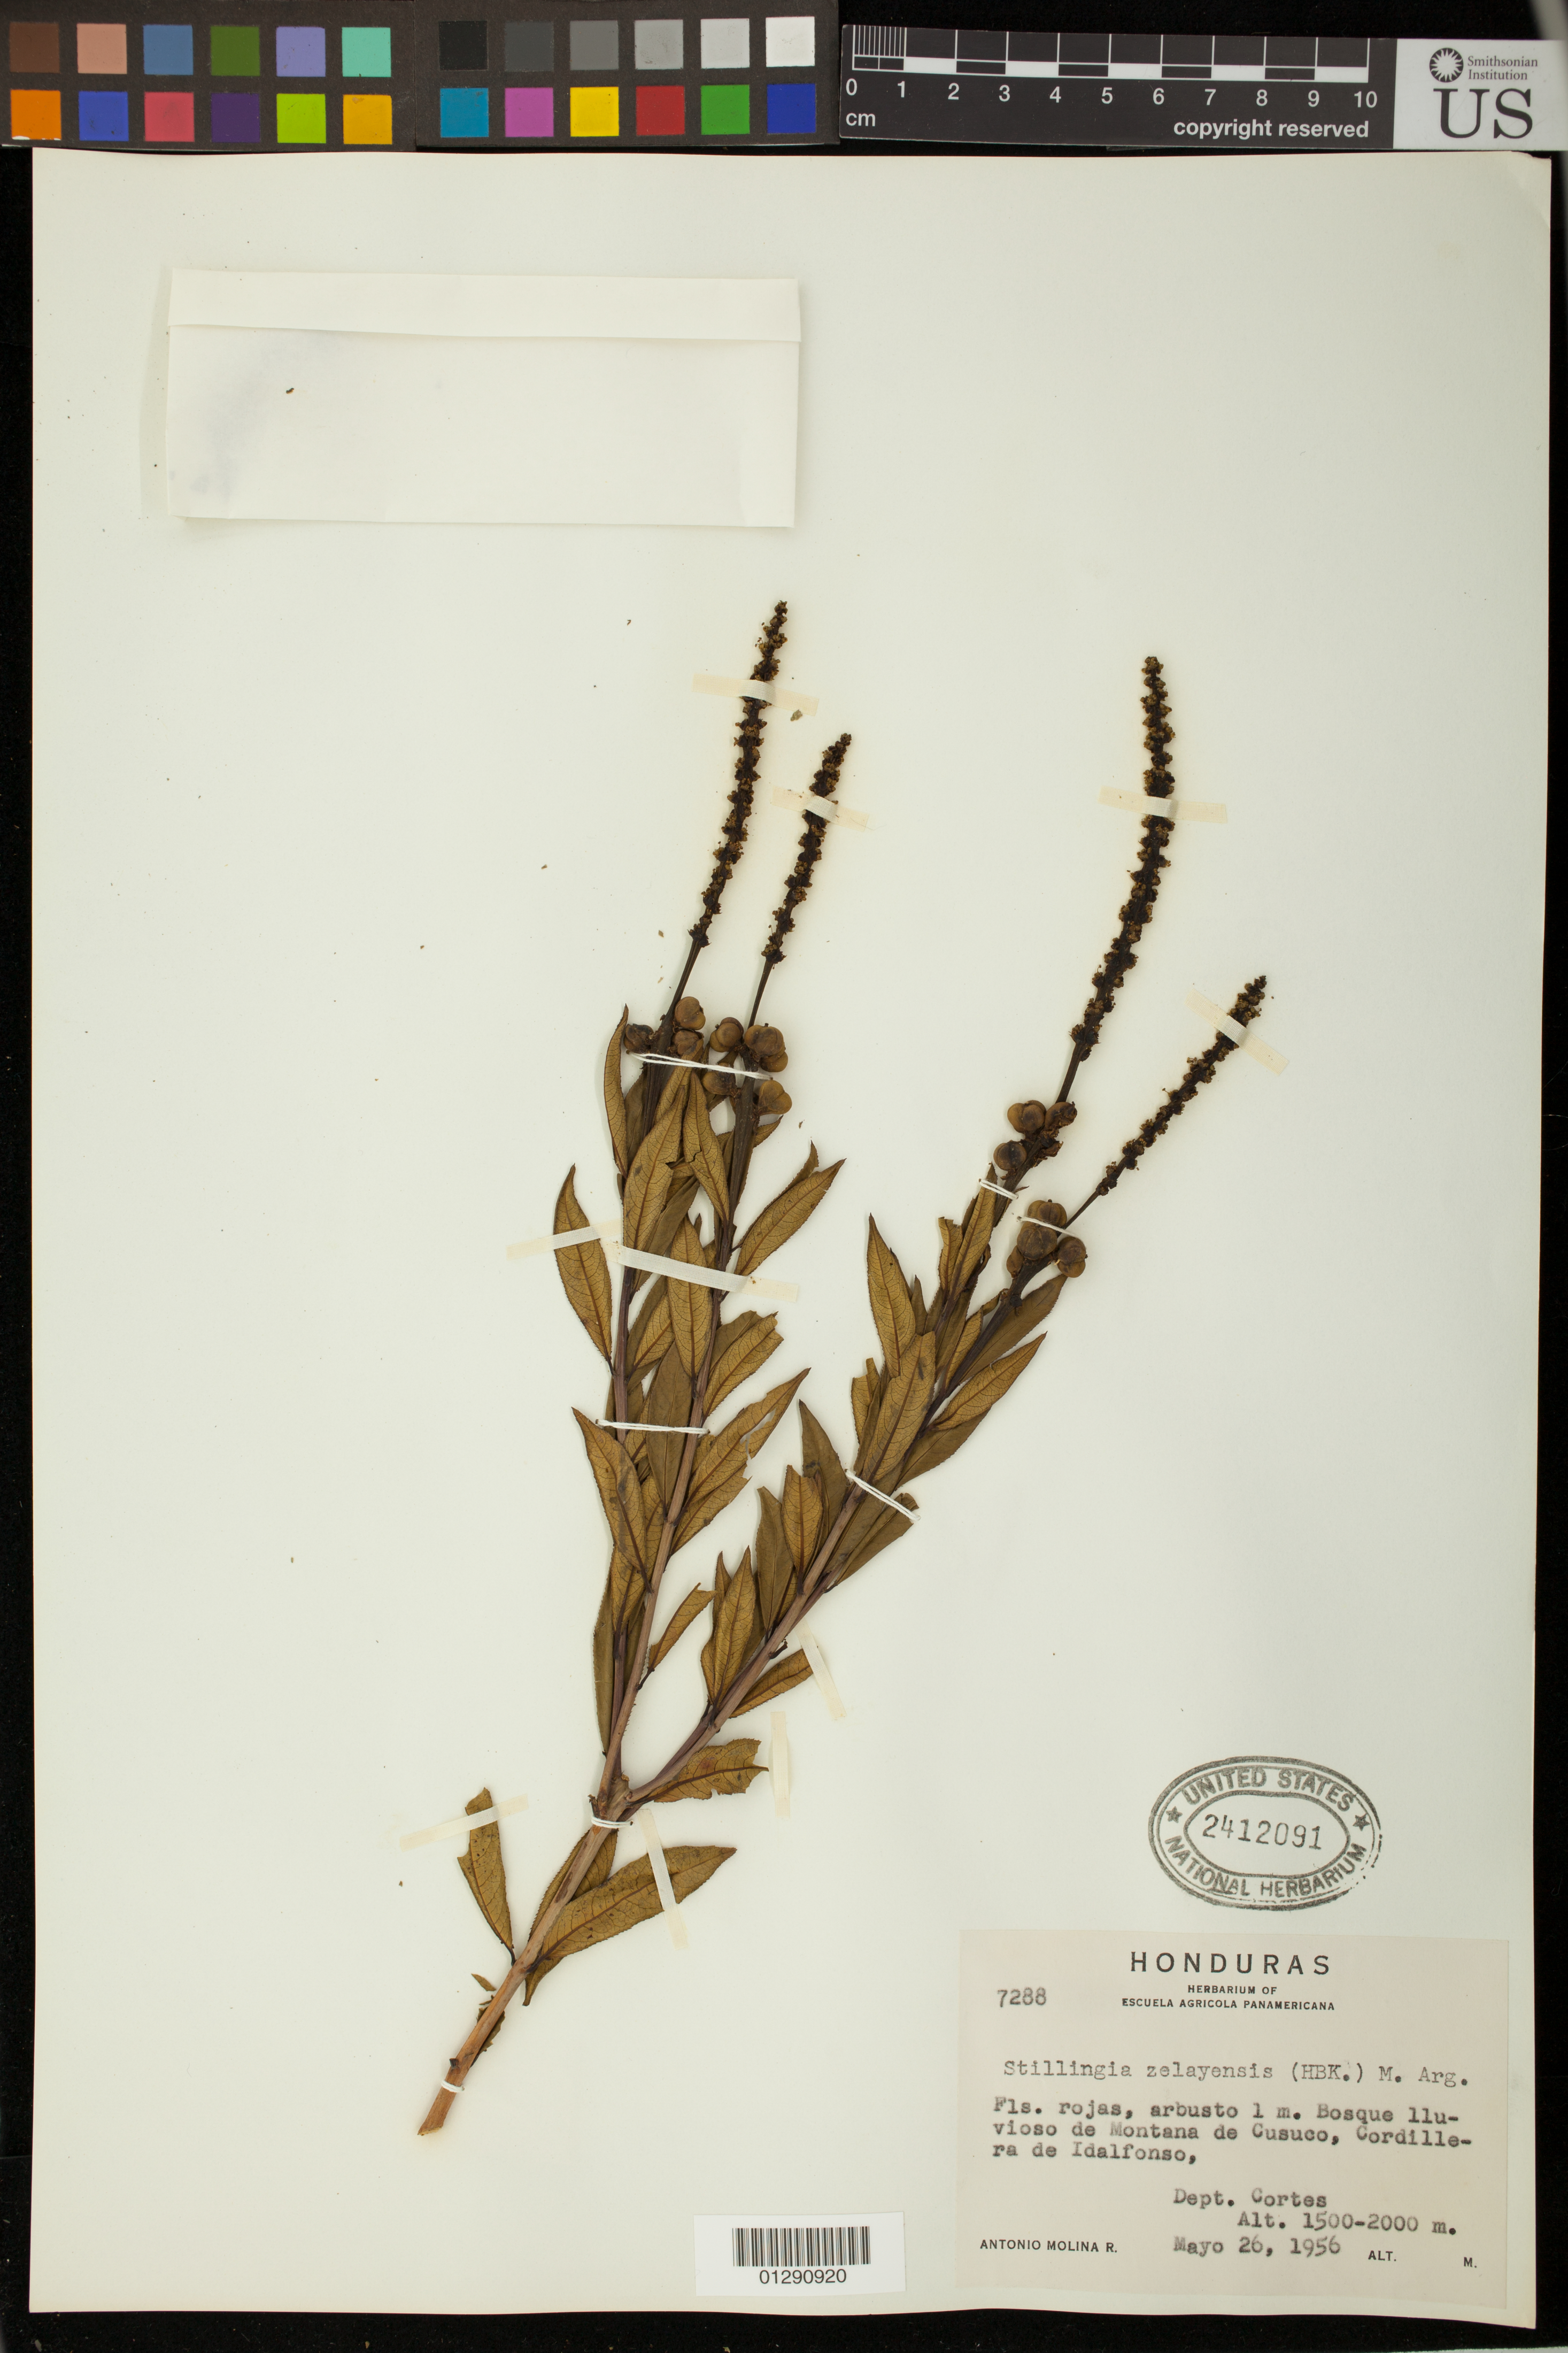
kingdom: Plantae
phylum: Tracheophyta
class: Magnoliopsida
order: Malpighiales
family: Euphorbiaceae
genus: Stillingia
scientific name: Stillingia zelayensis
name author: (Kunth) Müll. Arg.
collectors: A. Molina R.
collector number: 7288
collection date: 1956-05-26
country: Honduras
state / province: Cortés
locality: Bosque lluvioso de Montana de Cusuco, Cordillera de Idalfonso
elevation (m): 1500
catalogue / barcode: US 2412091